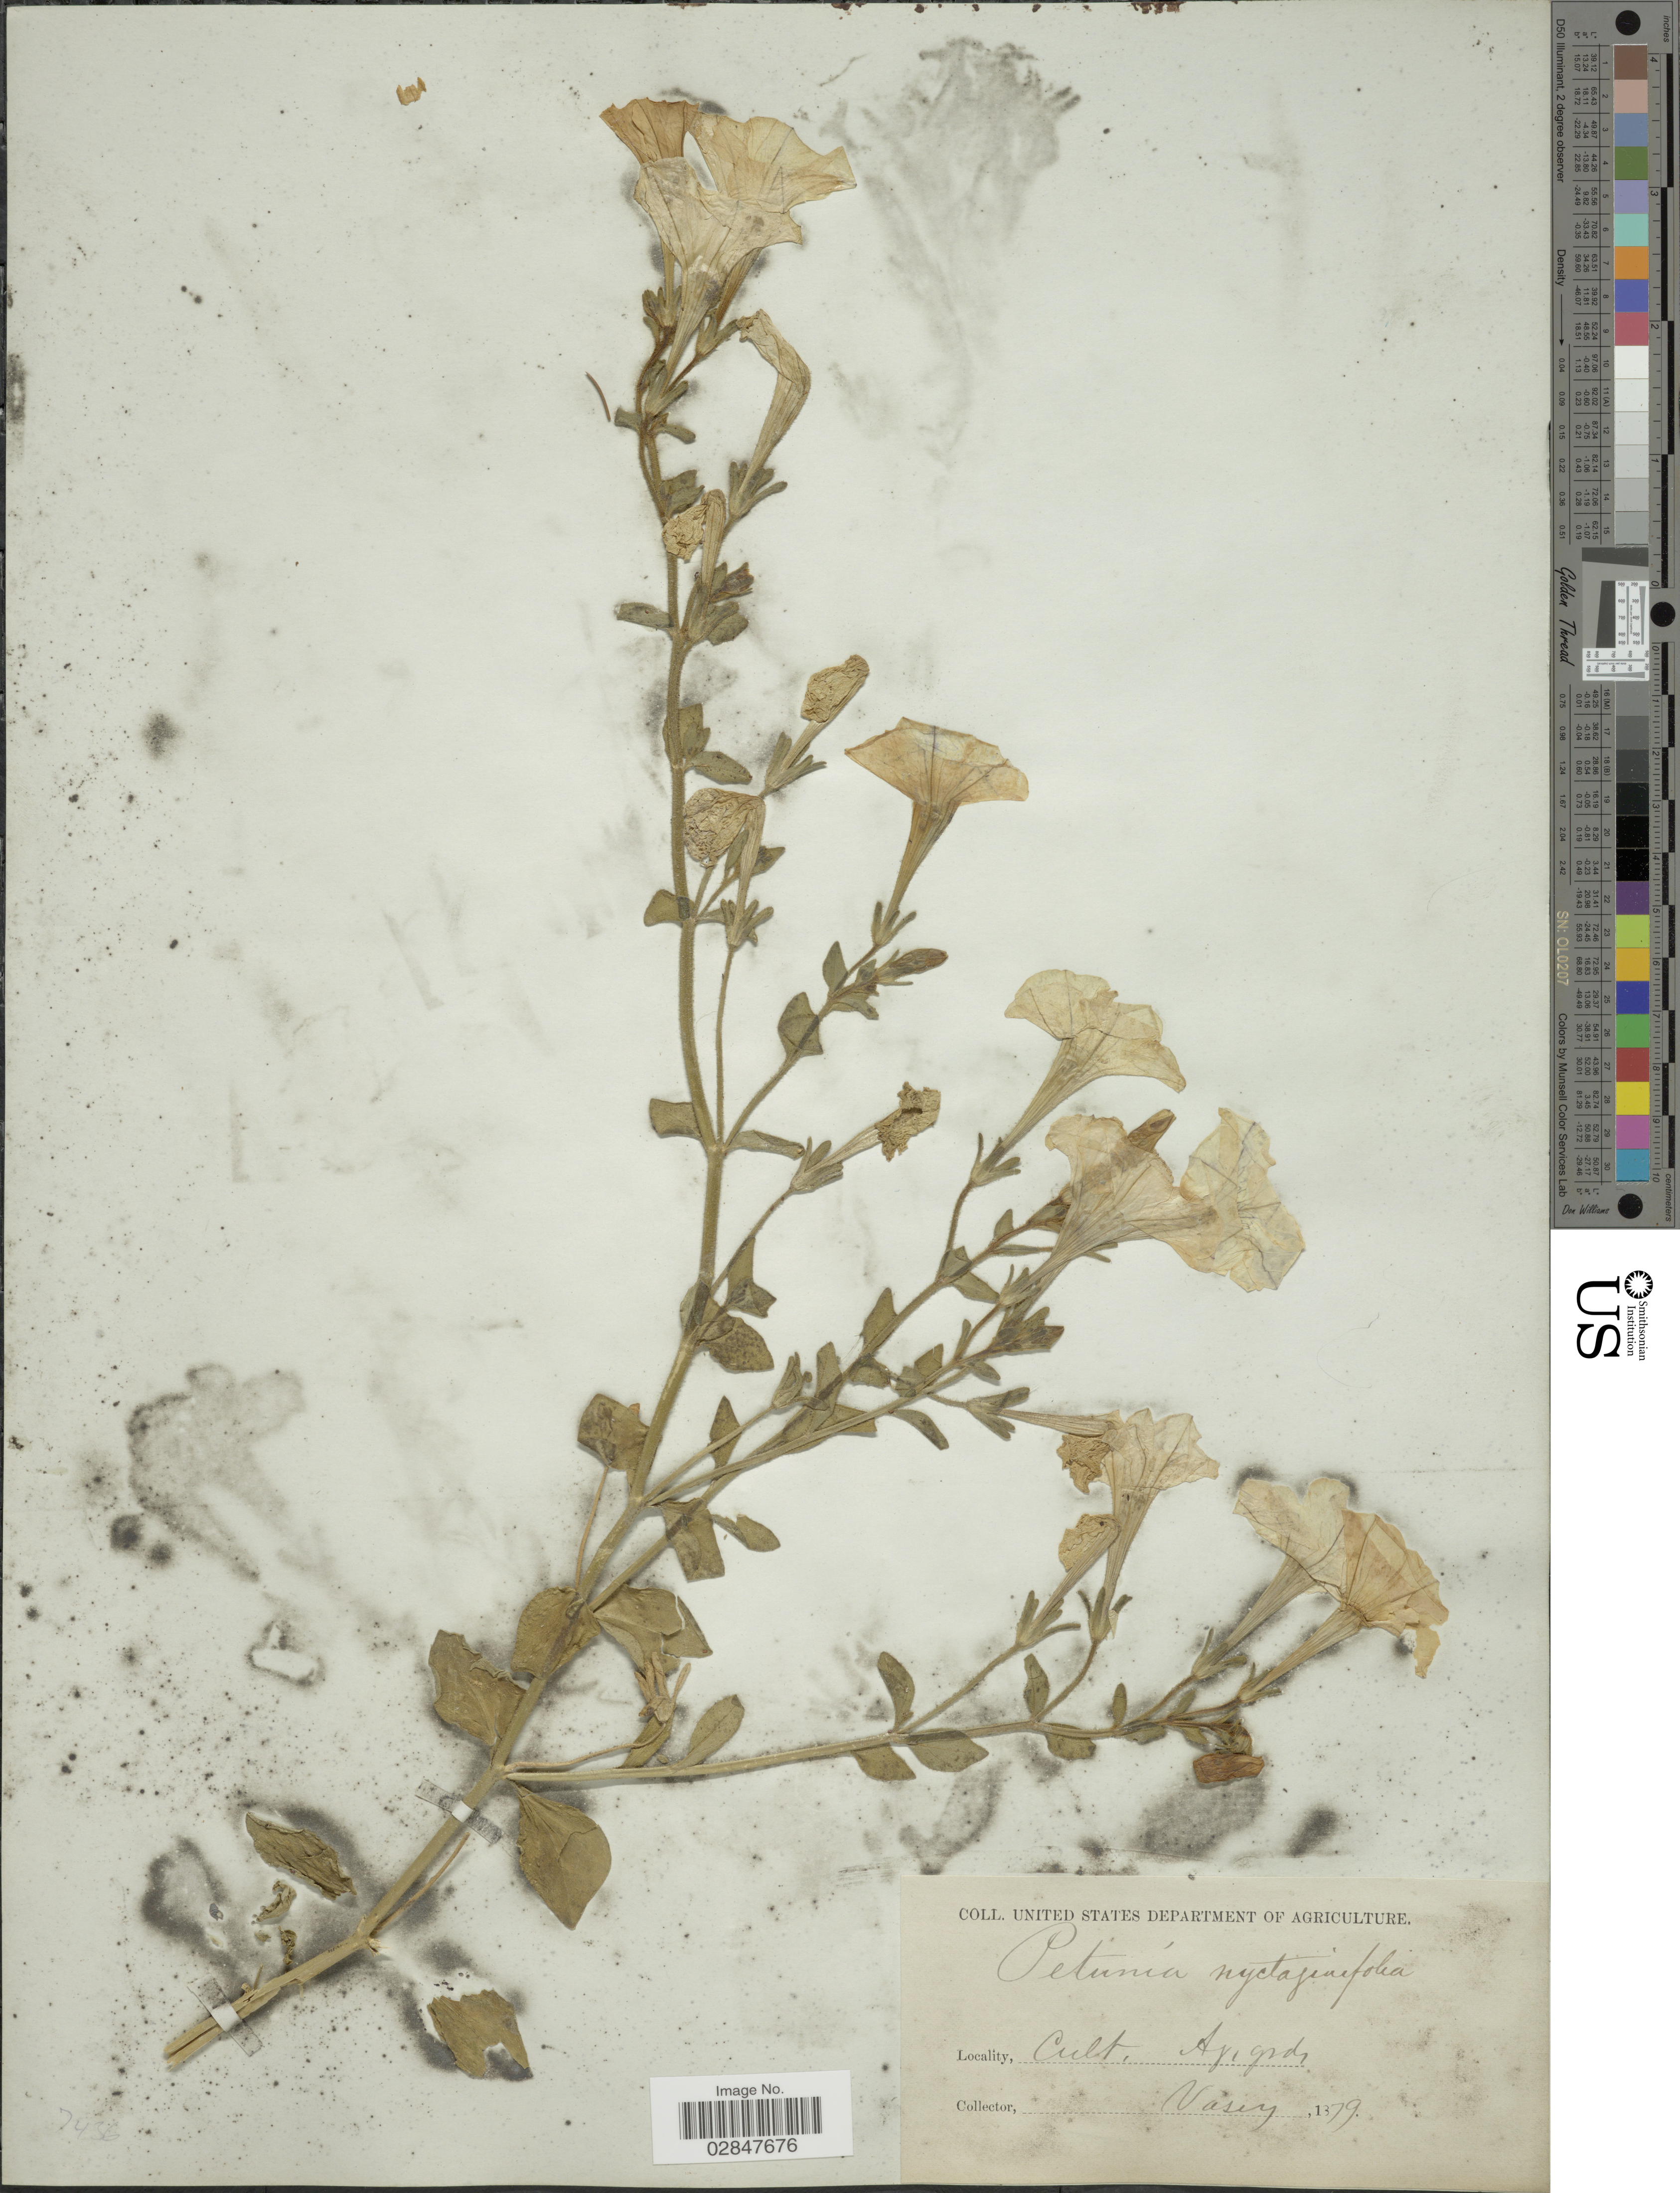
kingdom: Plantae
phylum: Tracheophyta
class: Magnoliopsida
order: Solanales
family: Solanaceae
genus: Petunia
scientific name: Petunia axillaris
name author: (Lam.) Britton, Stearns & Poggenb.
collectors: Vasey, --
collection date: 1879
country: United States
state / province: District of Columbia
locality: Cult. Agr. grds.